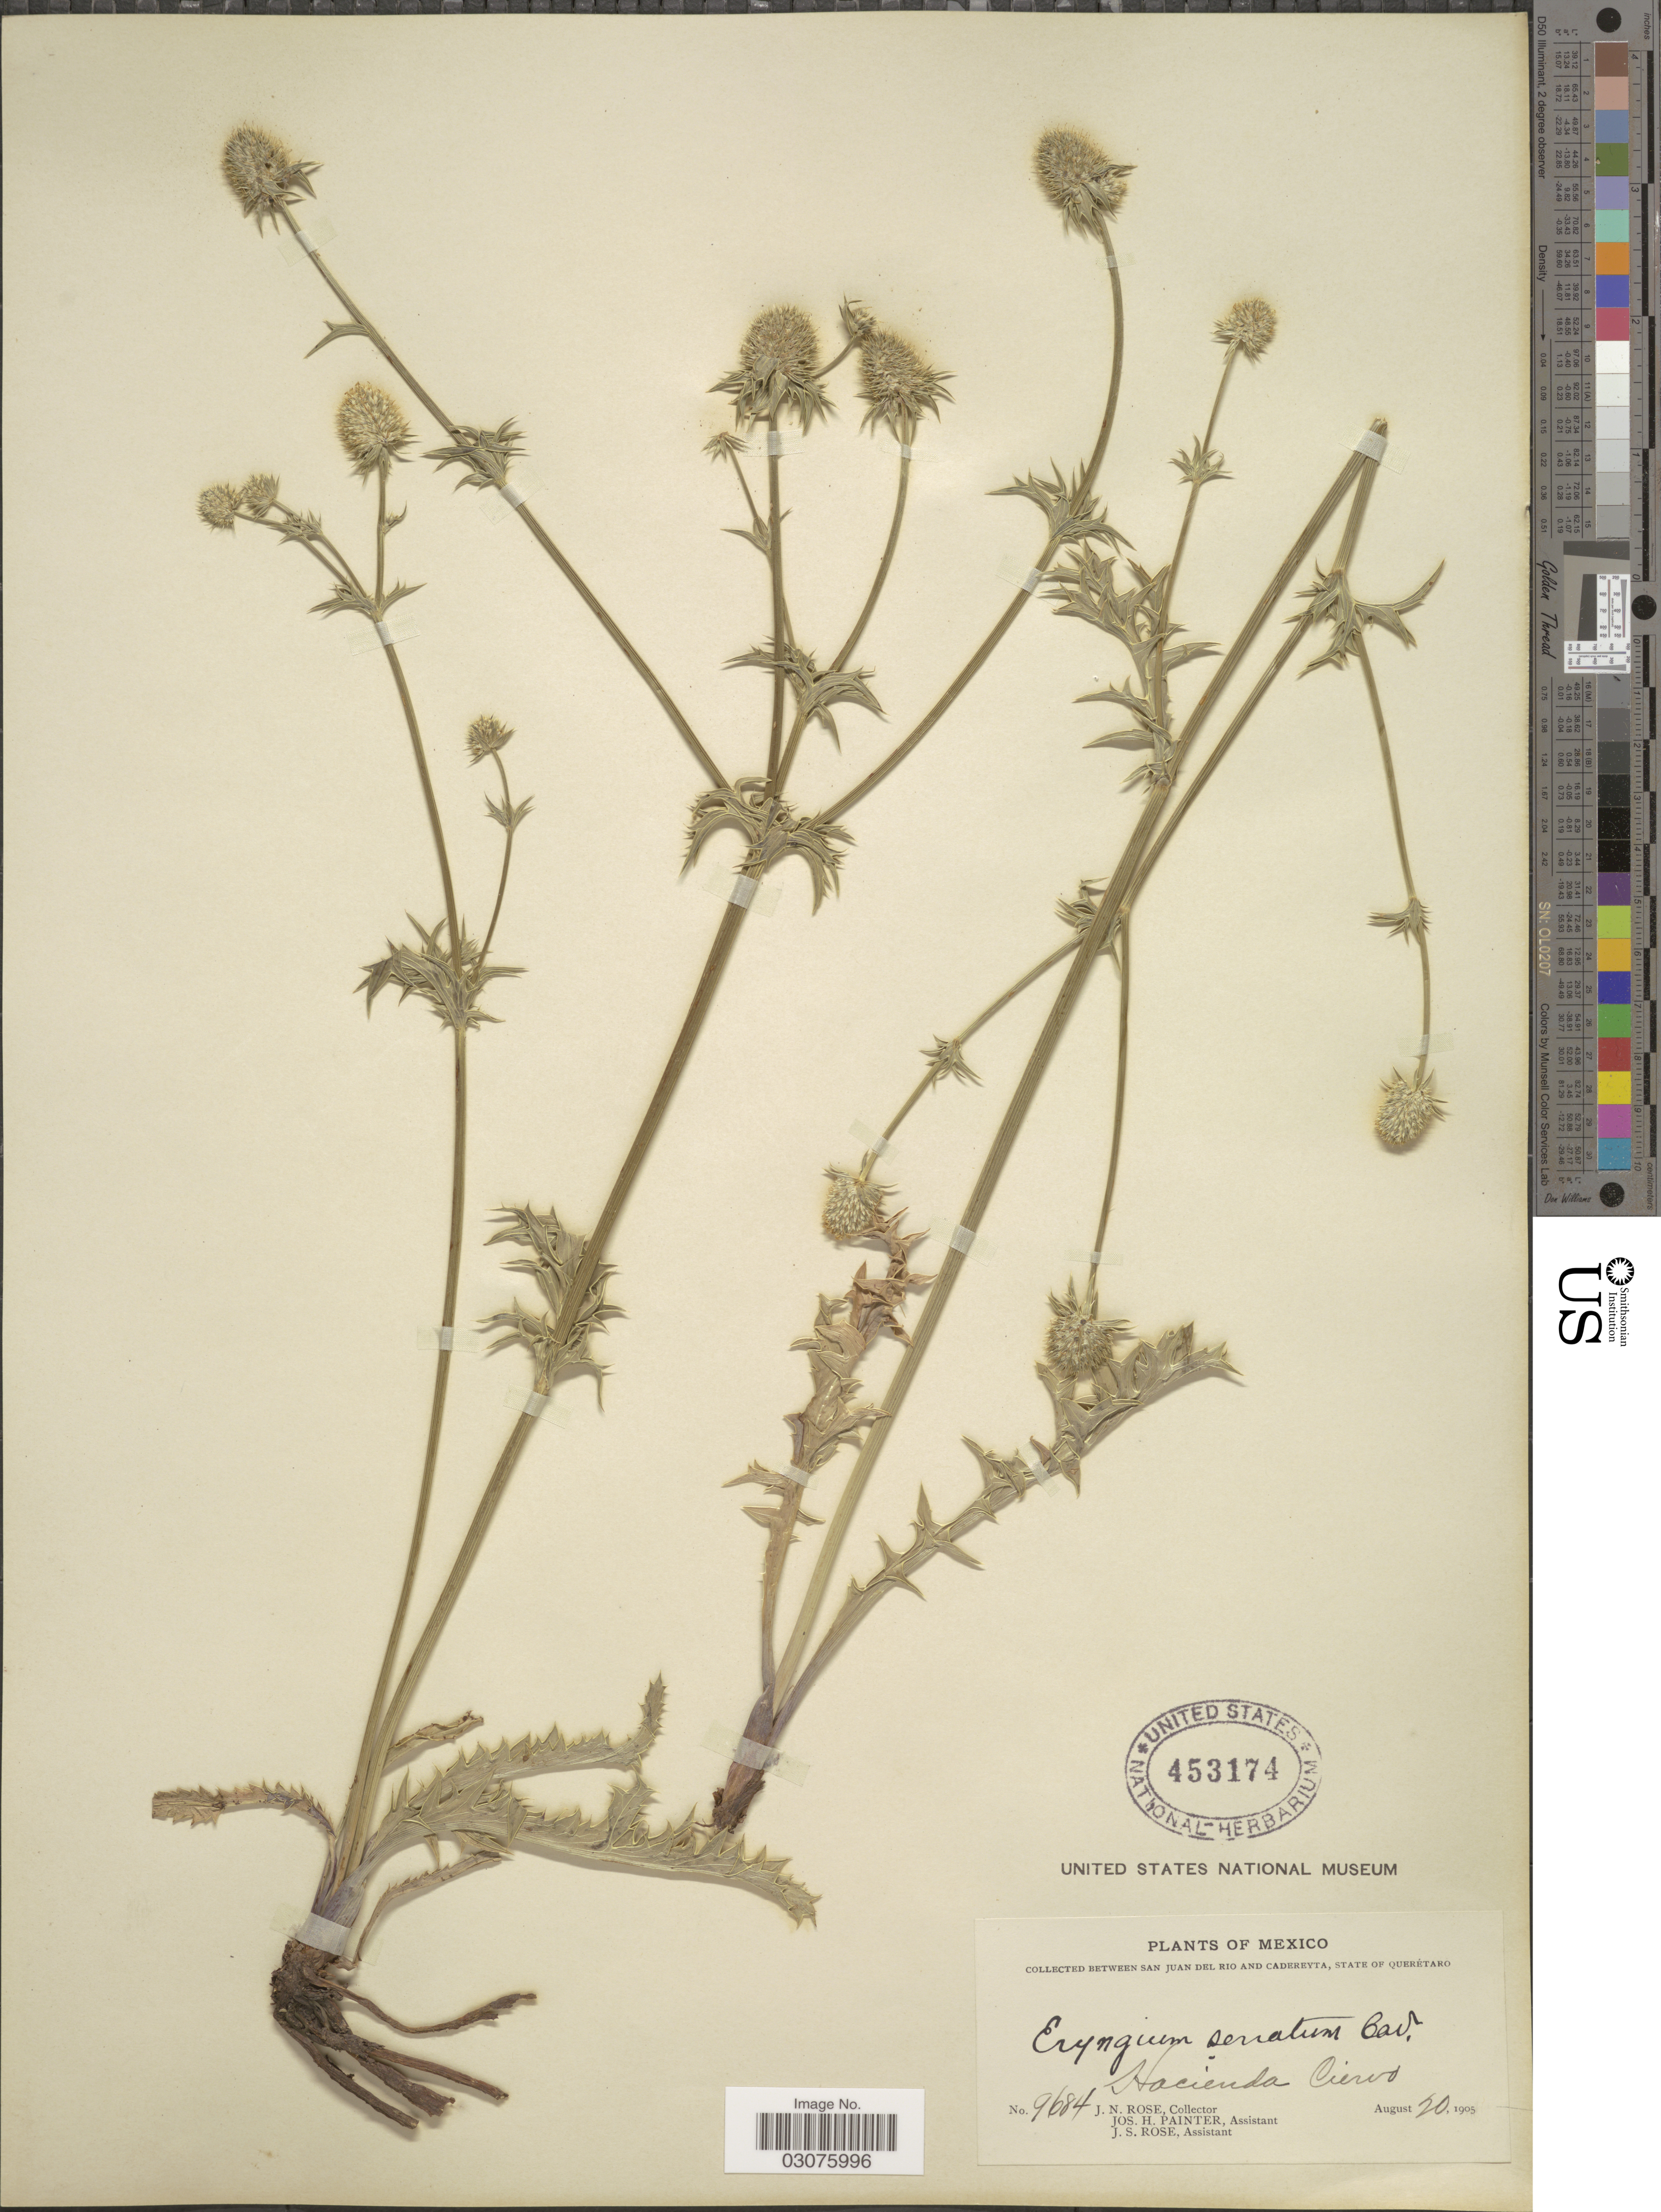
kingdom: Plantae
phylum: Tracheophyta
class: Magnoliopsida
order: Apiales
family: Apiaceae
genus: Eryngium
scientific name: Eryngium serratum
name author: Cav.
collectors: J. N. Rose, J. H. Painter & J. S. Rose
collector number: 968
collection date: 1905-08-20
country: Mexico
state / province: Querétaro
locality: Collected between San Juan Del Rio and Cadereyta, State of Querétaro. Hacienda Ciervo.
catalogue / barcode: US 453174